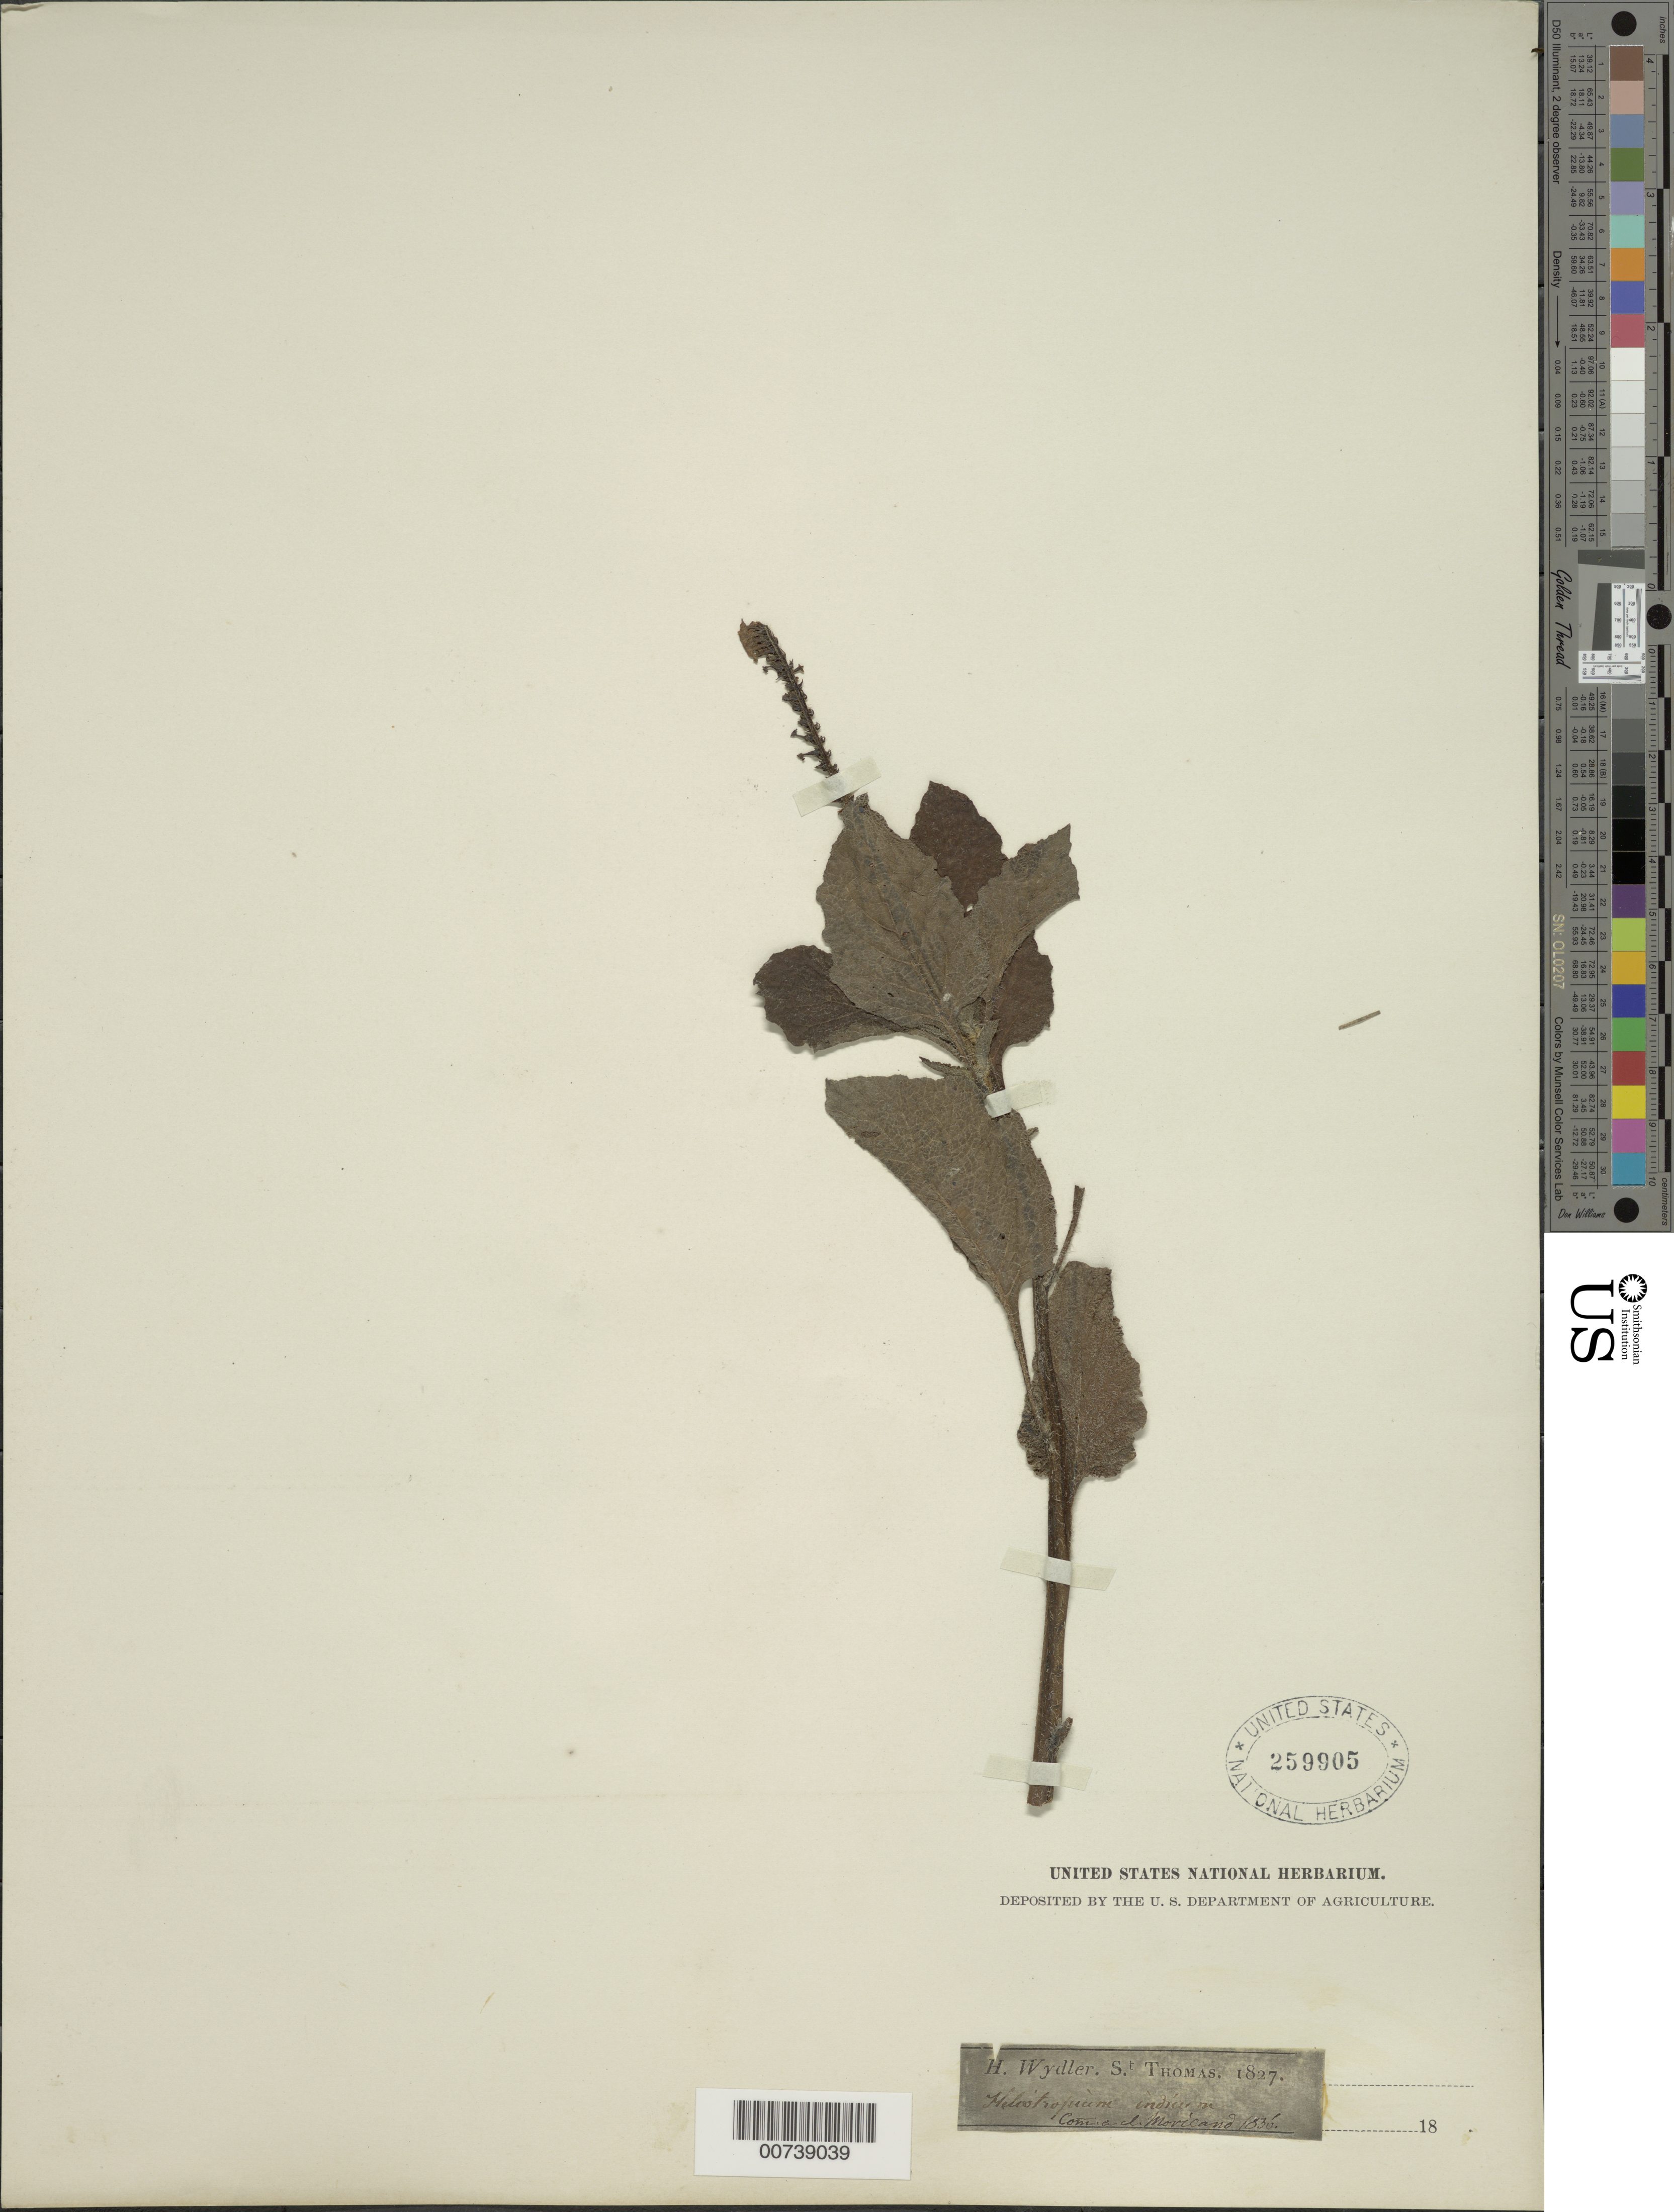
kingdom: Plantae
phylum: Tracheophyta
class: Magnoliopsida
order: Boraginales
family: Heliotropiaceae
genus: Heliotropium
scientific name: Heliotropium curassavicum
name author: L.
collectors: -. Wydler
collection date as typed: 1827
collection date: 1827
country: U.S. Virgin Islands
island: St. Thomas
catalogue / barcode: US 259905